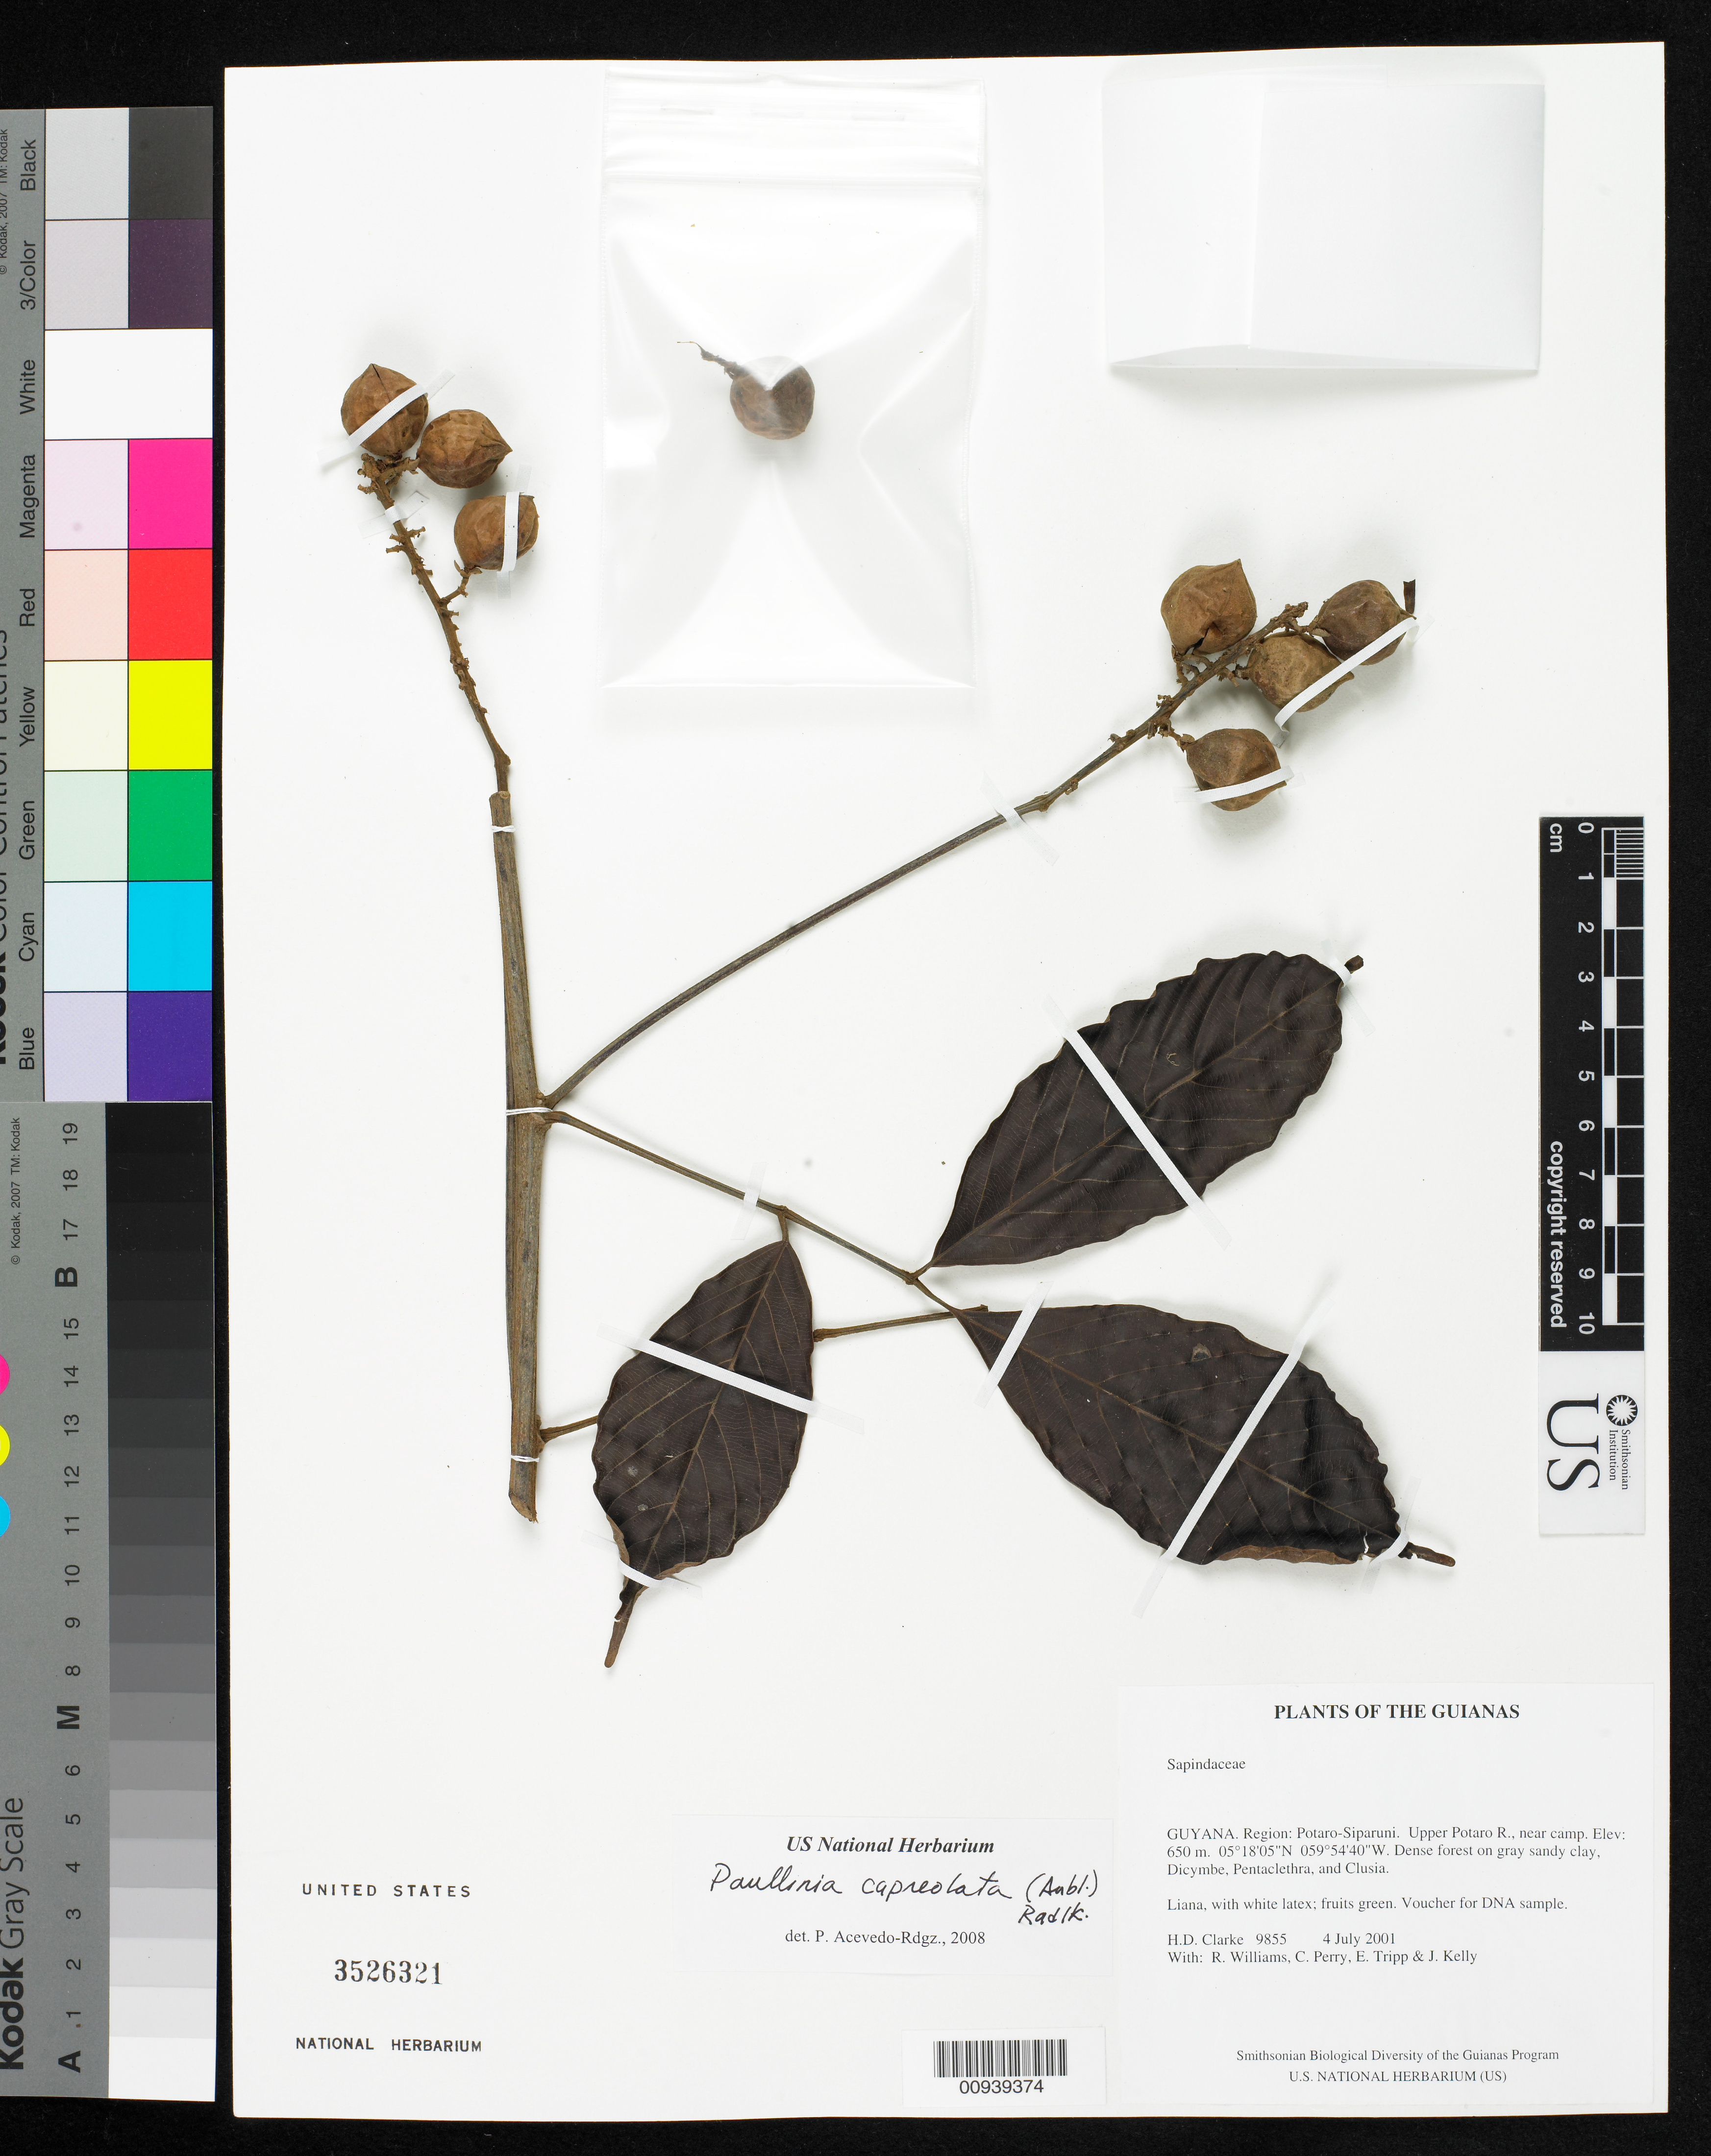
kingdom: Plantae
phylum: Tracheophyta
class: Magnoliopsida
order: Sapindales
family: Sapindaceae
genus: Paullinia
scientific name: Paullinia capreolata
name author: (Aubl.) Radlk.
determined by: Acevedo-Rodríguez, P., (BOT), Smithsonian Institution - National Museum of Natural History (UNITED STATES)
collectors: H. D. Clarke, R. Williams, C. Perry, E. Tripp & J. Kelly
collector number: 9855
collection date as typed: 4 July 2001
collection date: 2001-07-04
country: Guyana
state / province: Potaro-Siparuni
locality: Upper Potaro R., near camp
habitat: Dense forest on gray sandy clay, Dicymbe, Pentaclethra, and Clusia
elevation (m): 650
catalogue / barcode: US 3526321